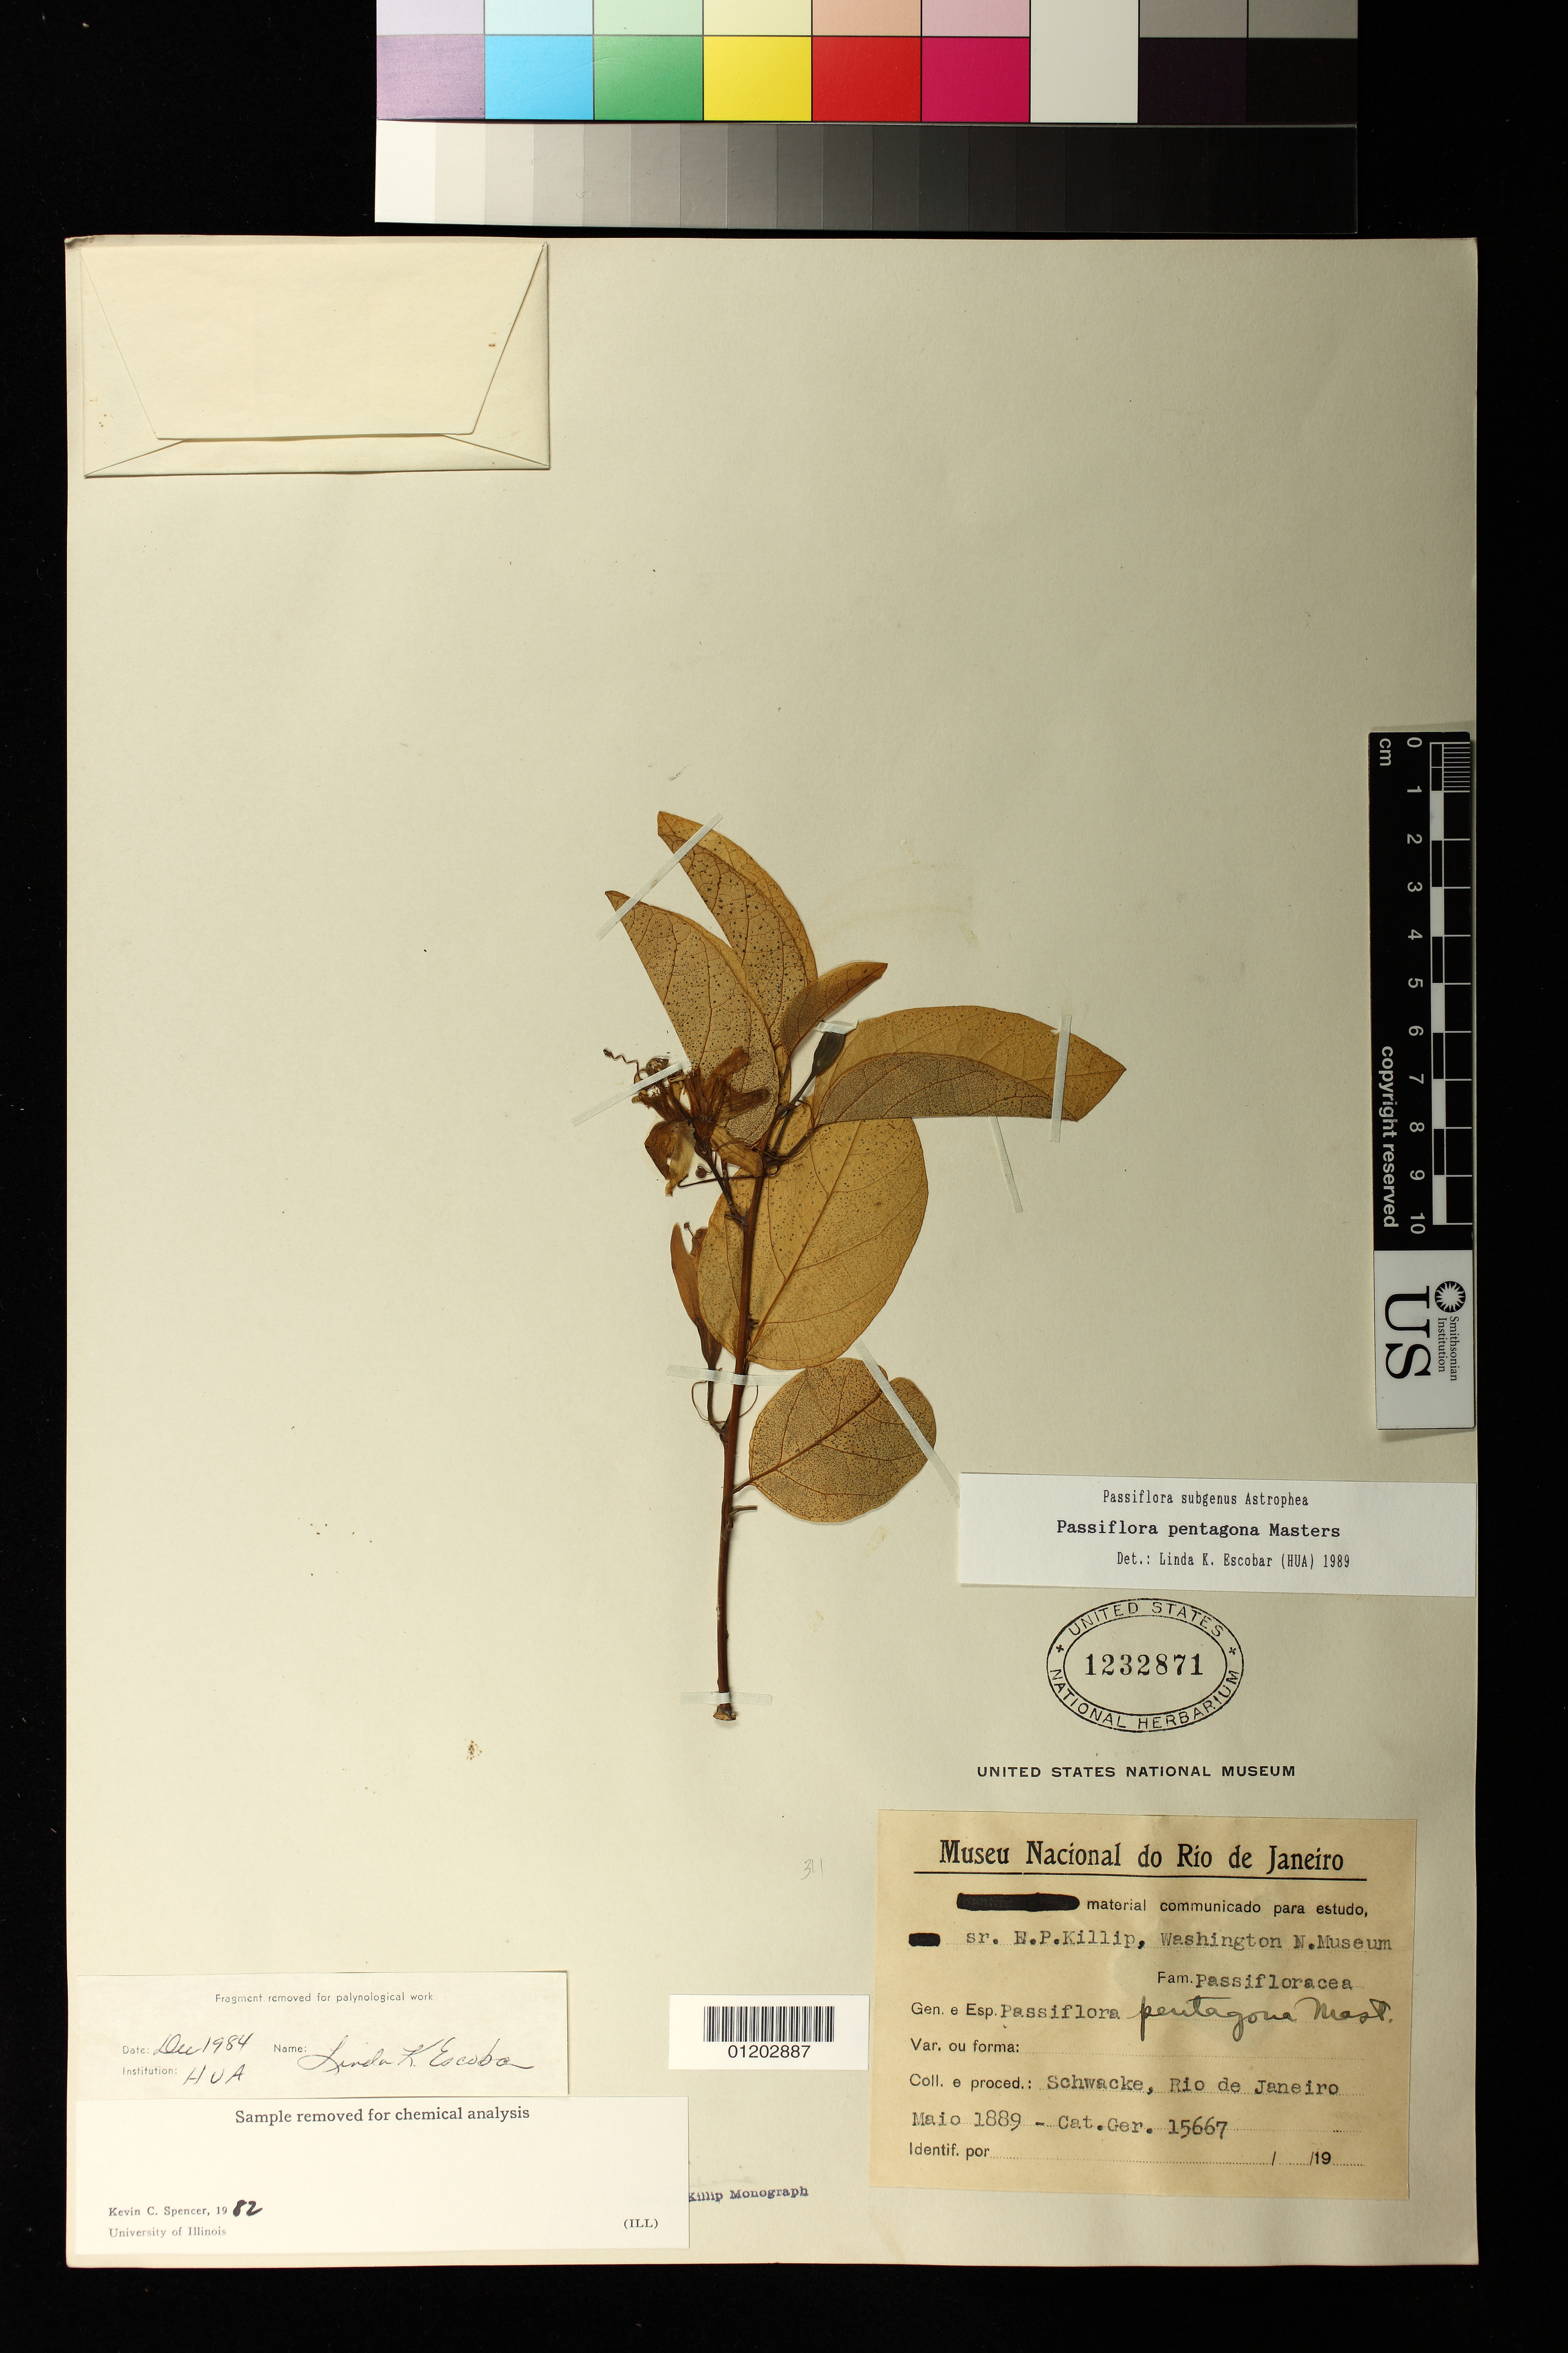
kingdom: Plantae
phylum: Tracheophyta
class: Magnoliopsida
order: Malpighiales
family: Passifloraceae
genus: Passiflora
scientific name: Passiflora pentagona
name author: Mast.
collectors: C. A. W. Schwacke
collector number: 15667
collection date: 1889-05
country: Brazil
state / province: Rio de Janeiro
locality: Rio de Janeiro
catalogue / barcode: US 1232871